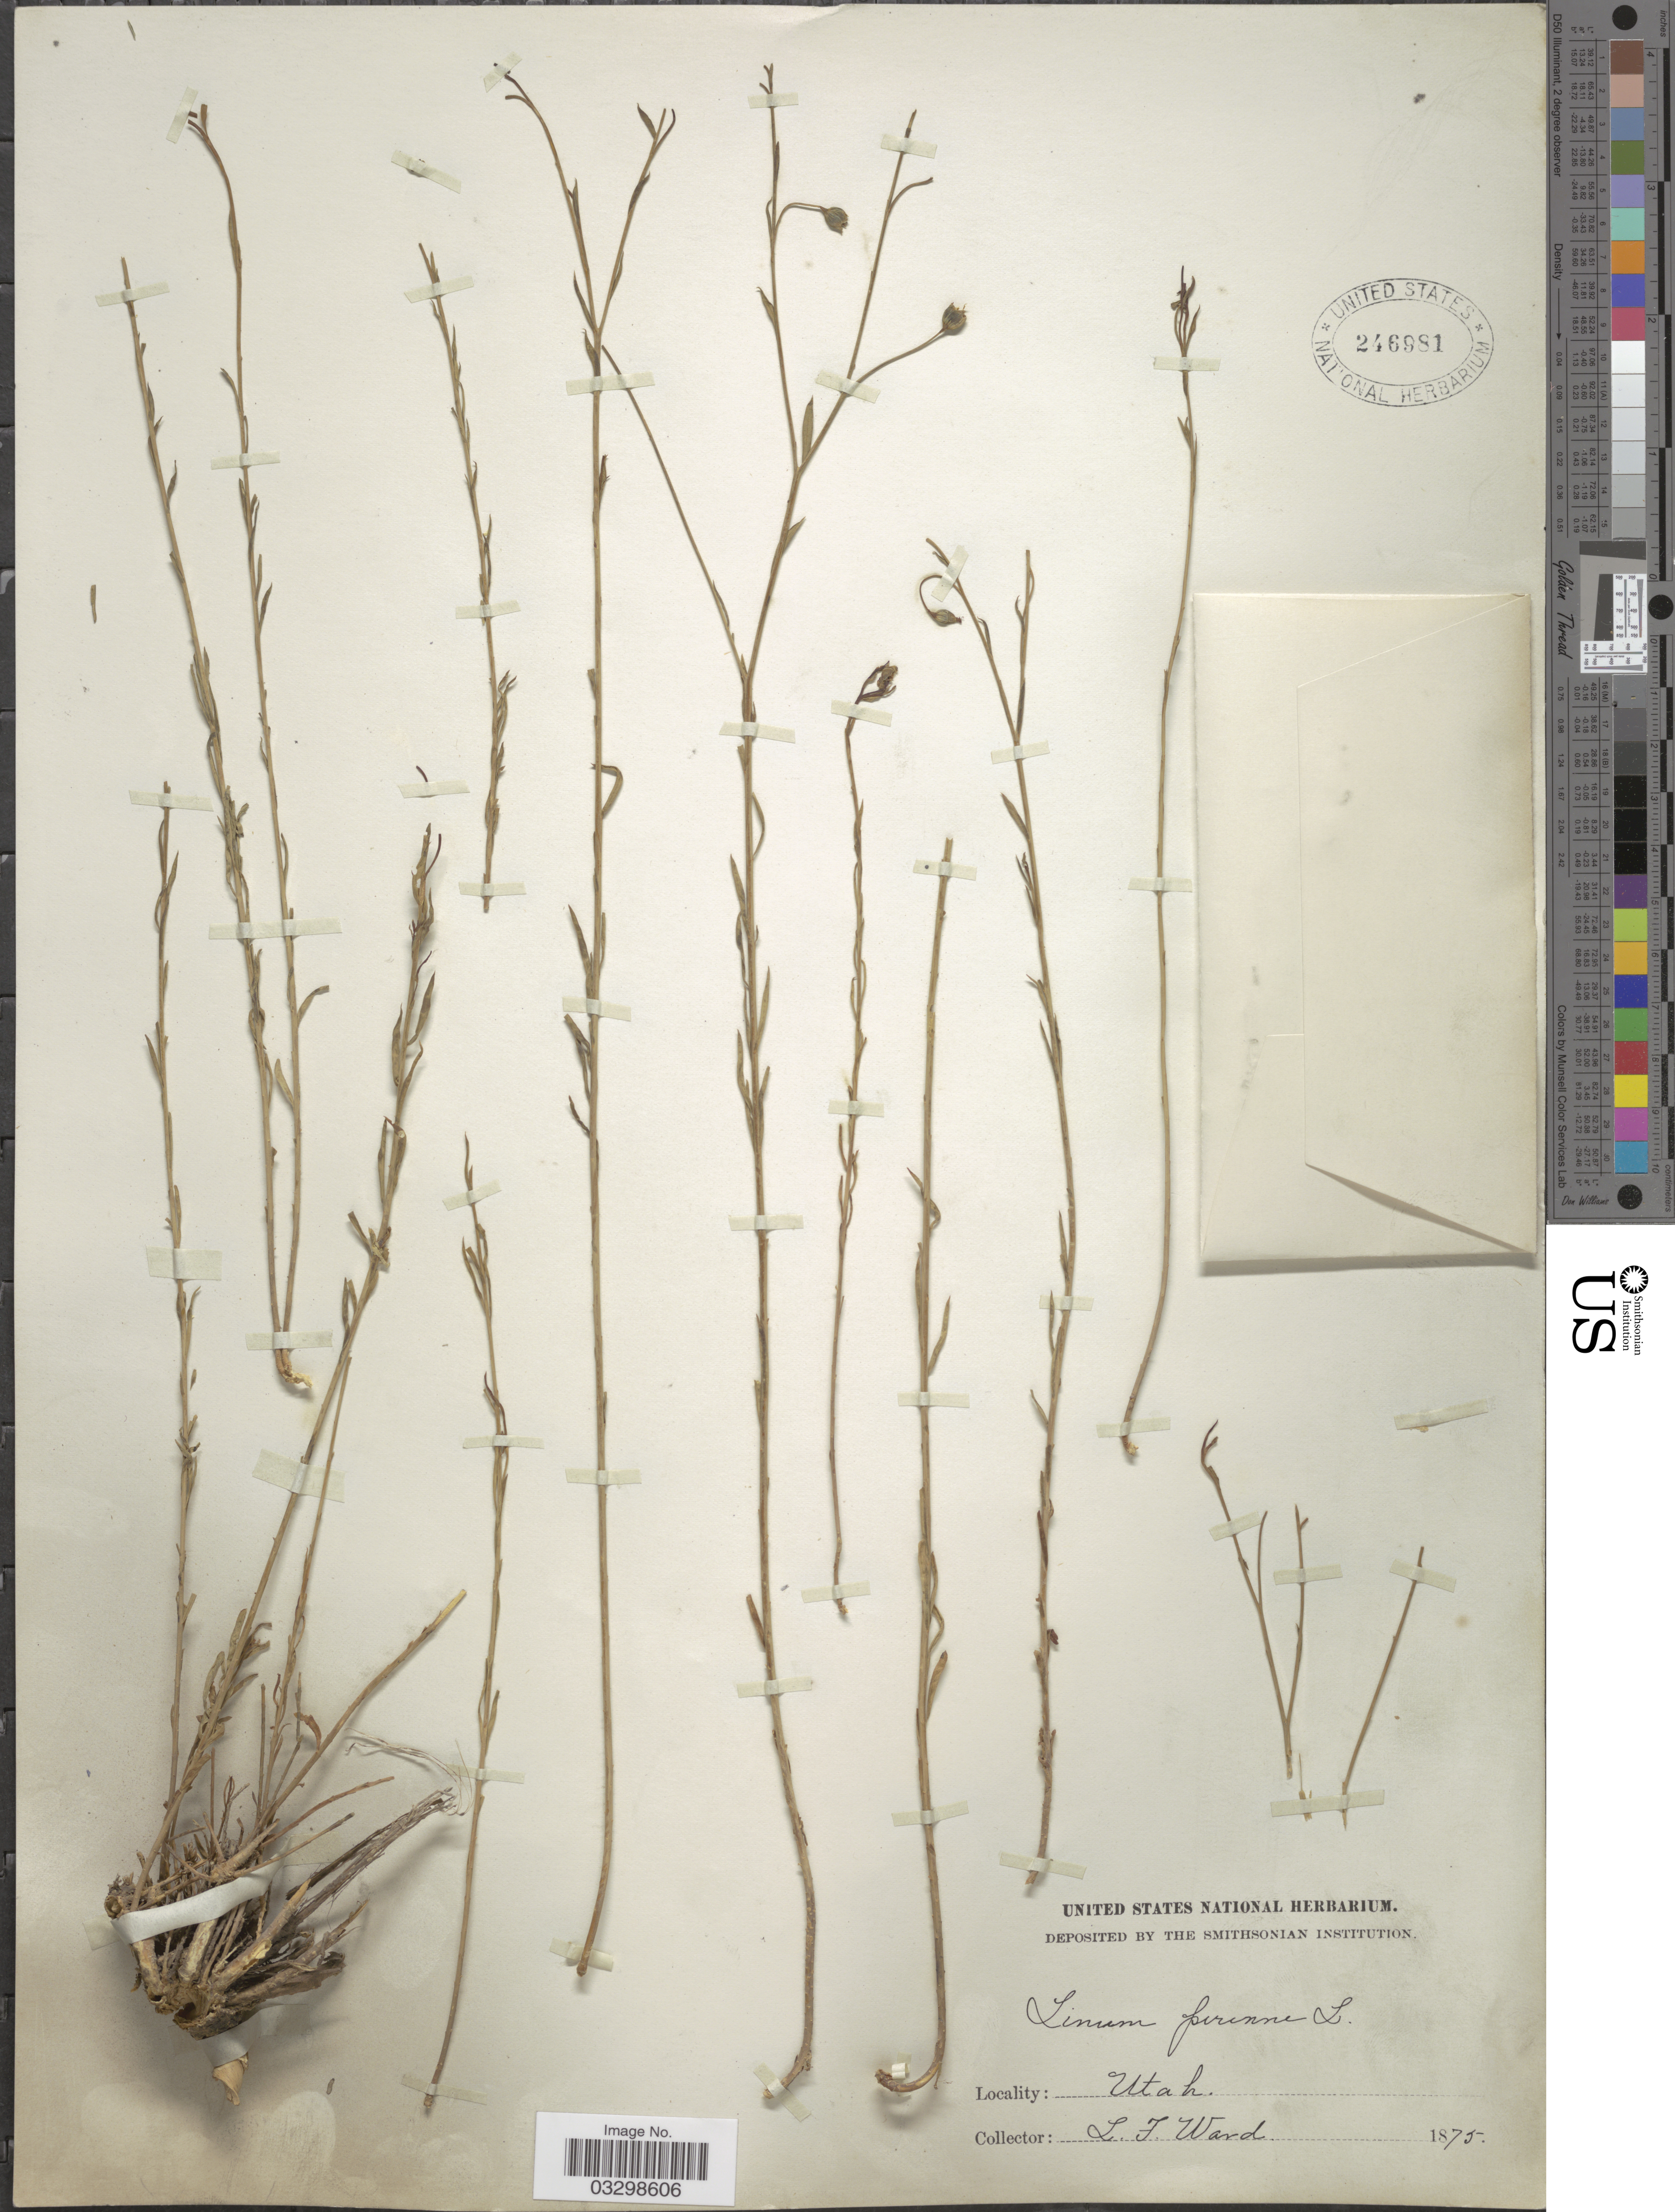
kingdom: Plantae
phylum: Tracheophyta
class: Magnoliopsida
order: Malpighiales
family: Linaceae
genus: Linum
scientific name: Linum lewisii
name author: Pursh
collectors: L. Ward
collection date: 1875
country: United States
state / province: Utah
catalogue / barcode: US 246981